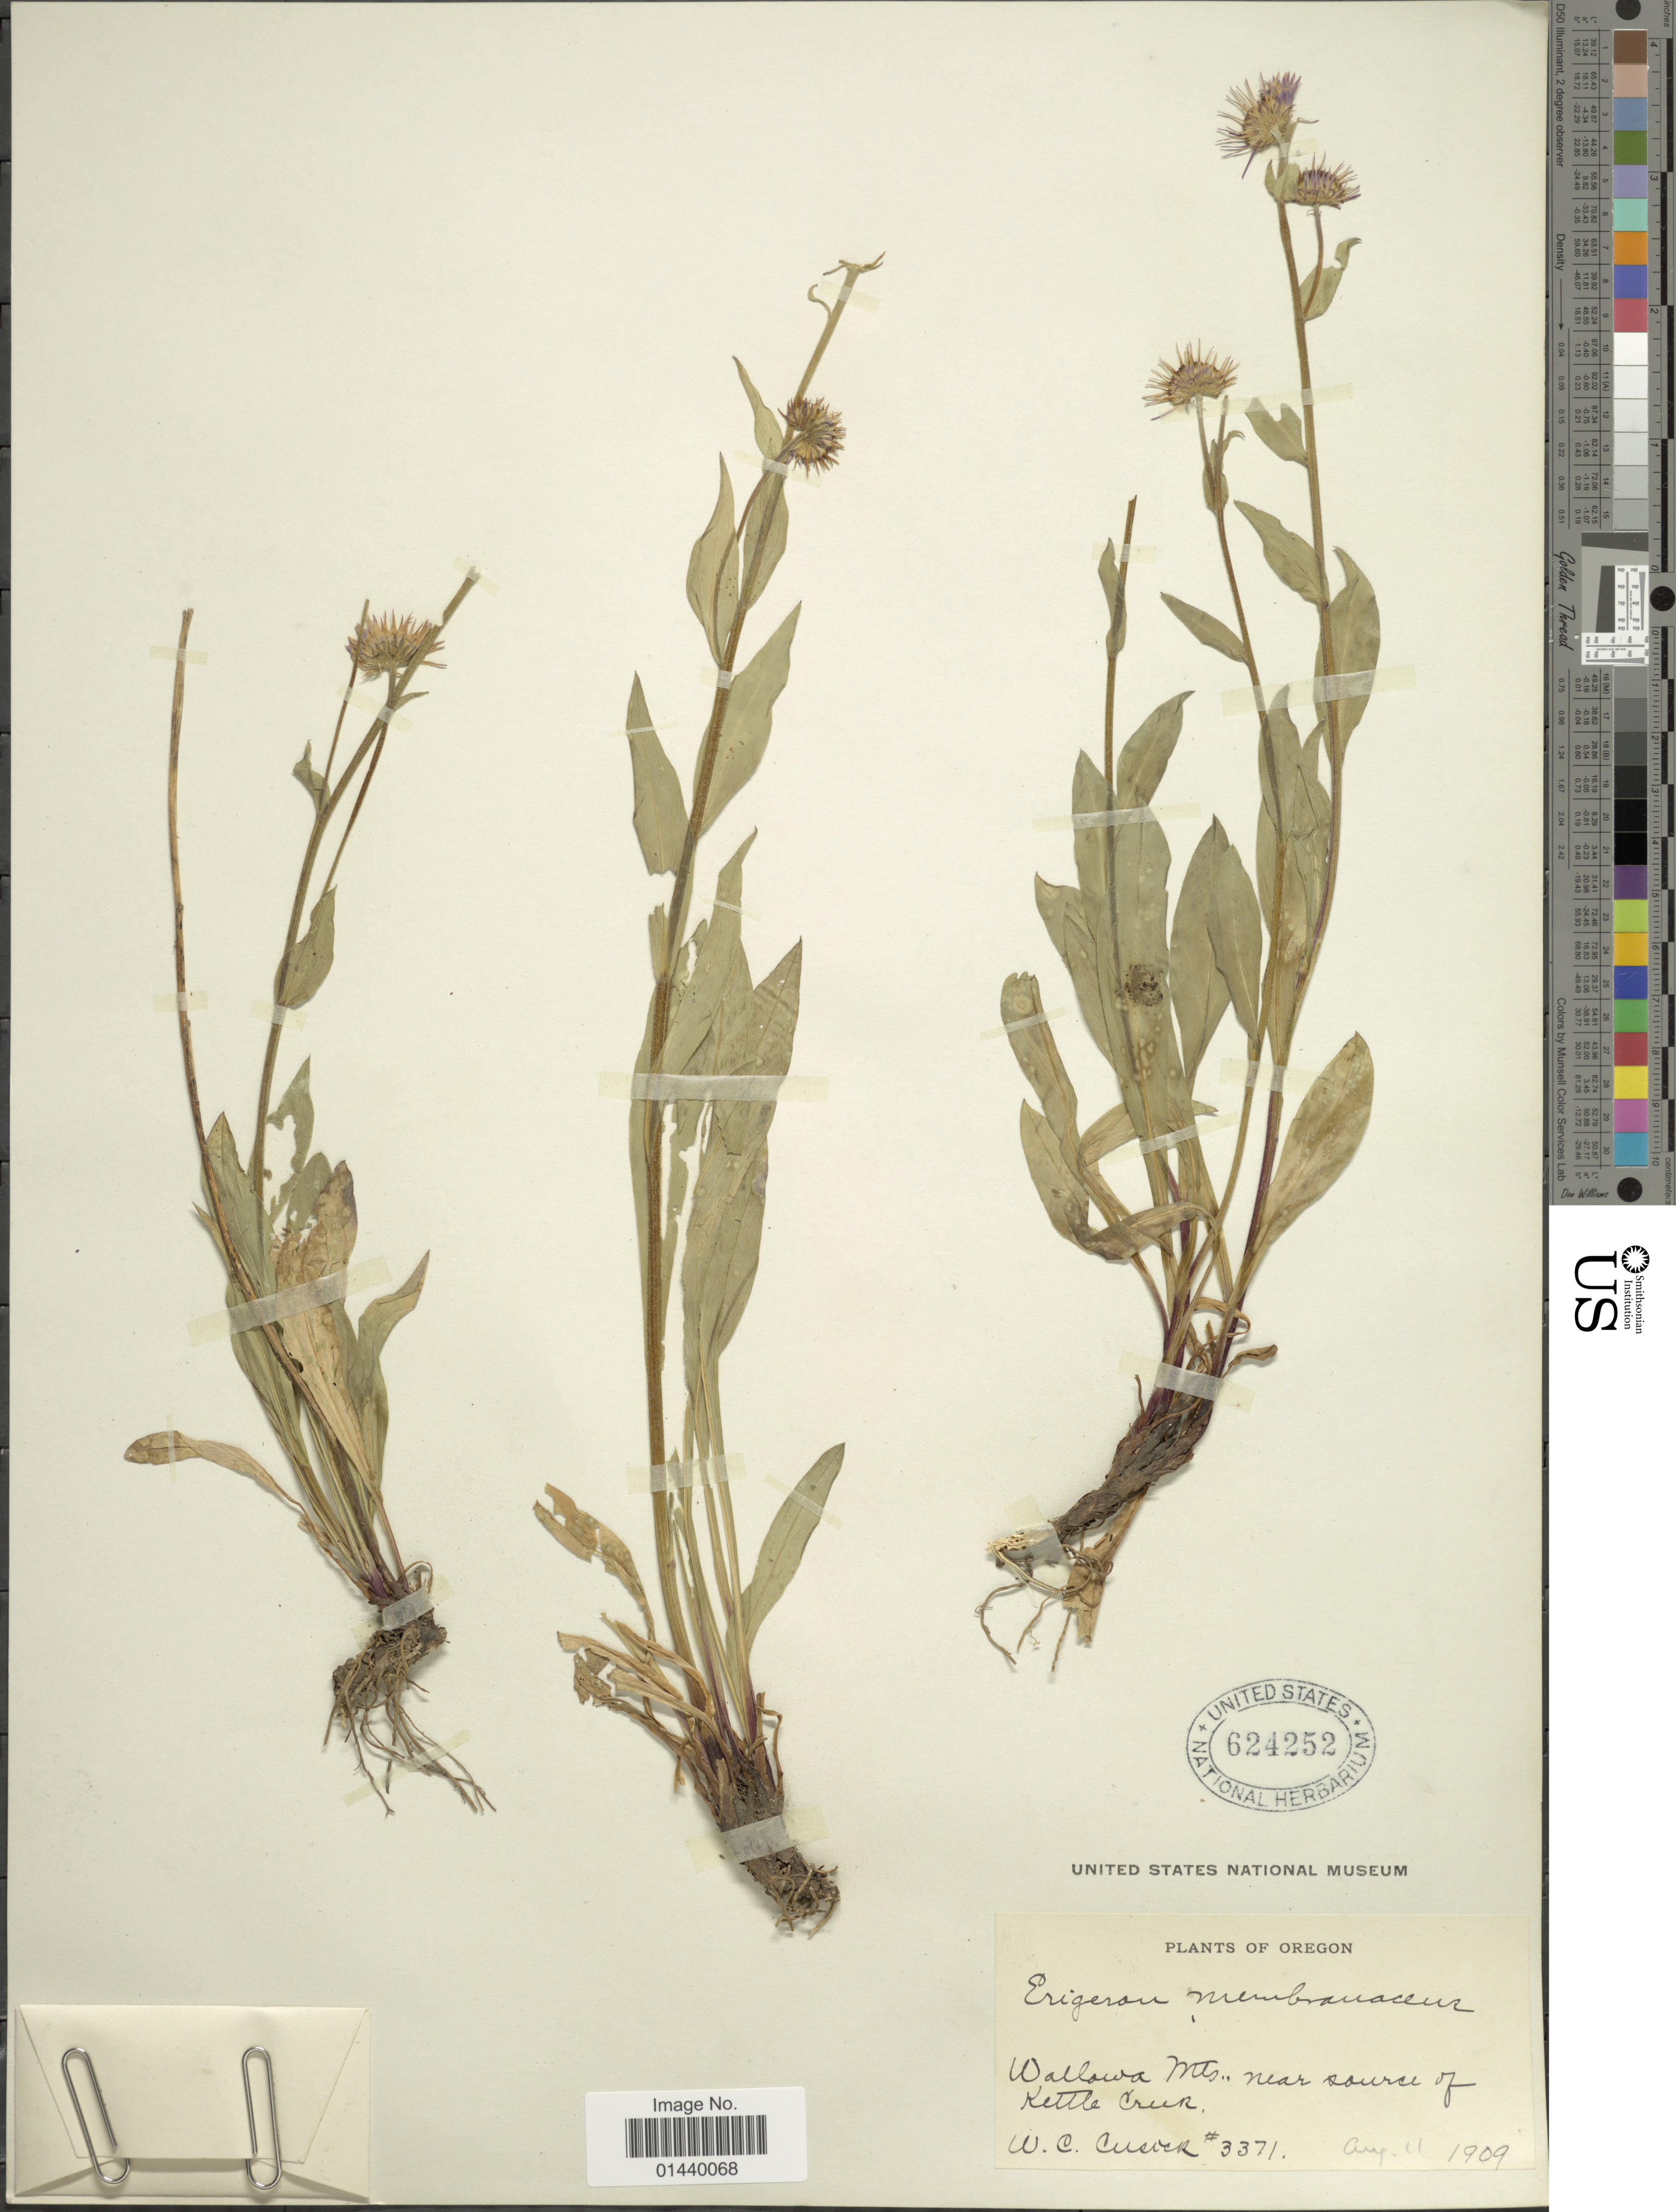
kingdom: Plantae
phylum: Tracheophyta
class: Magnoliopsida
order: Asterales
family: Asteraceae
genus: Erigeron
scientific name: Erigeron salsuginosus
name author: (Richardson ex R. Br.) A. Gray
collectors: W. C. Cusick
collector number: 3371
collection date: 1909-08-11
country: United States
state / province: Oregon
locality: Wallowa Mts., near source of Kettle Creek.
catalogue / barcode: US 624252